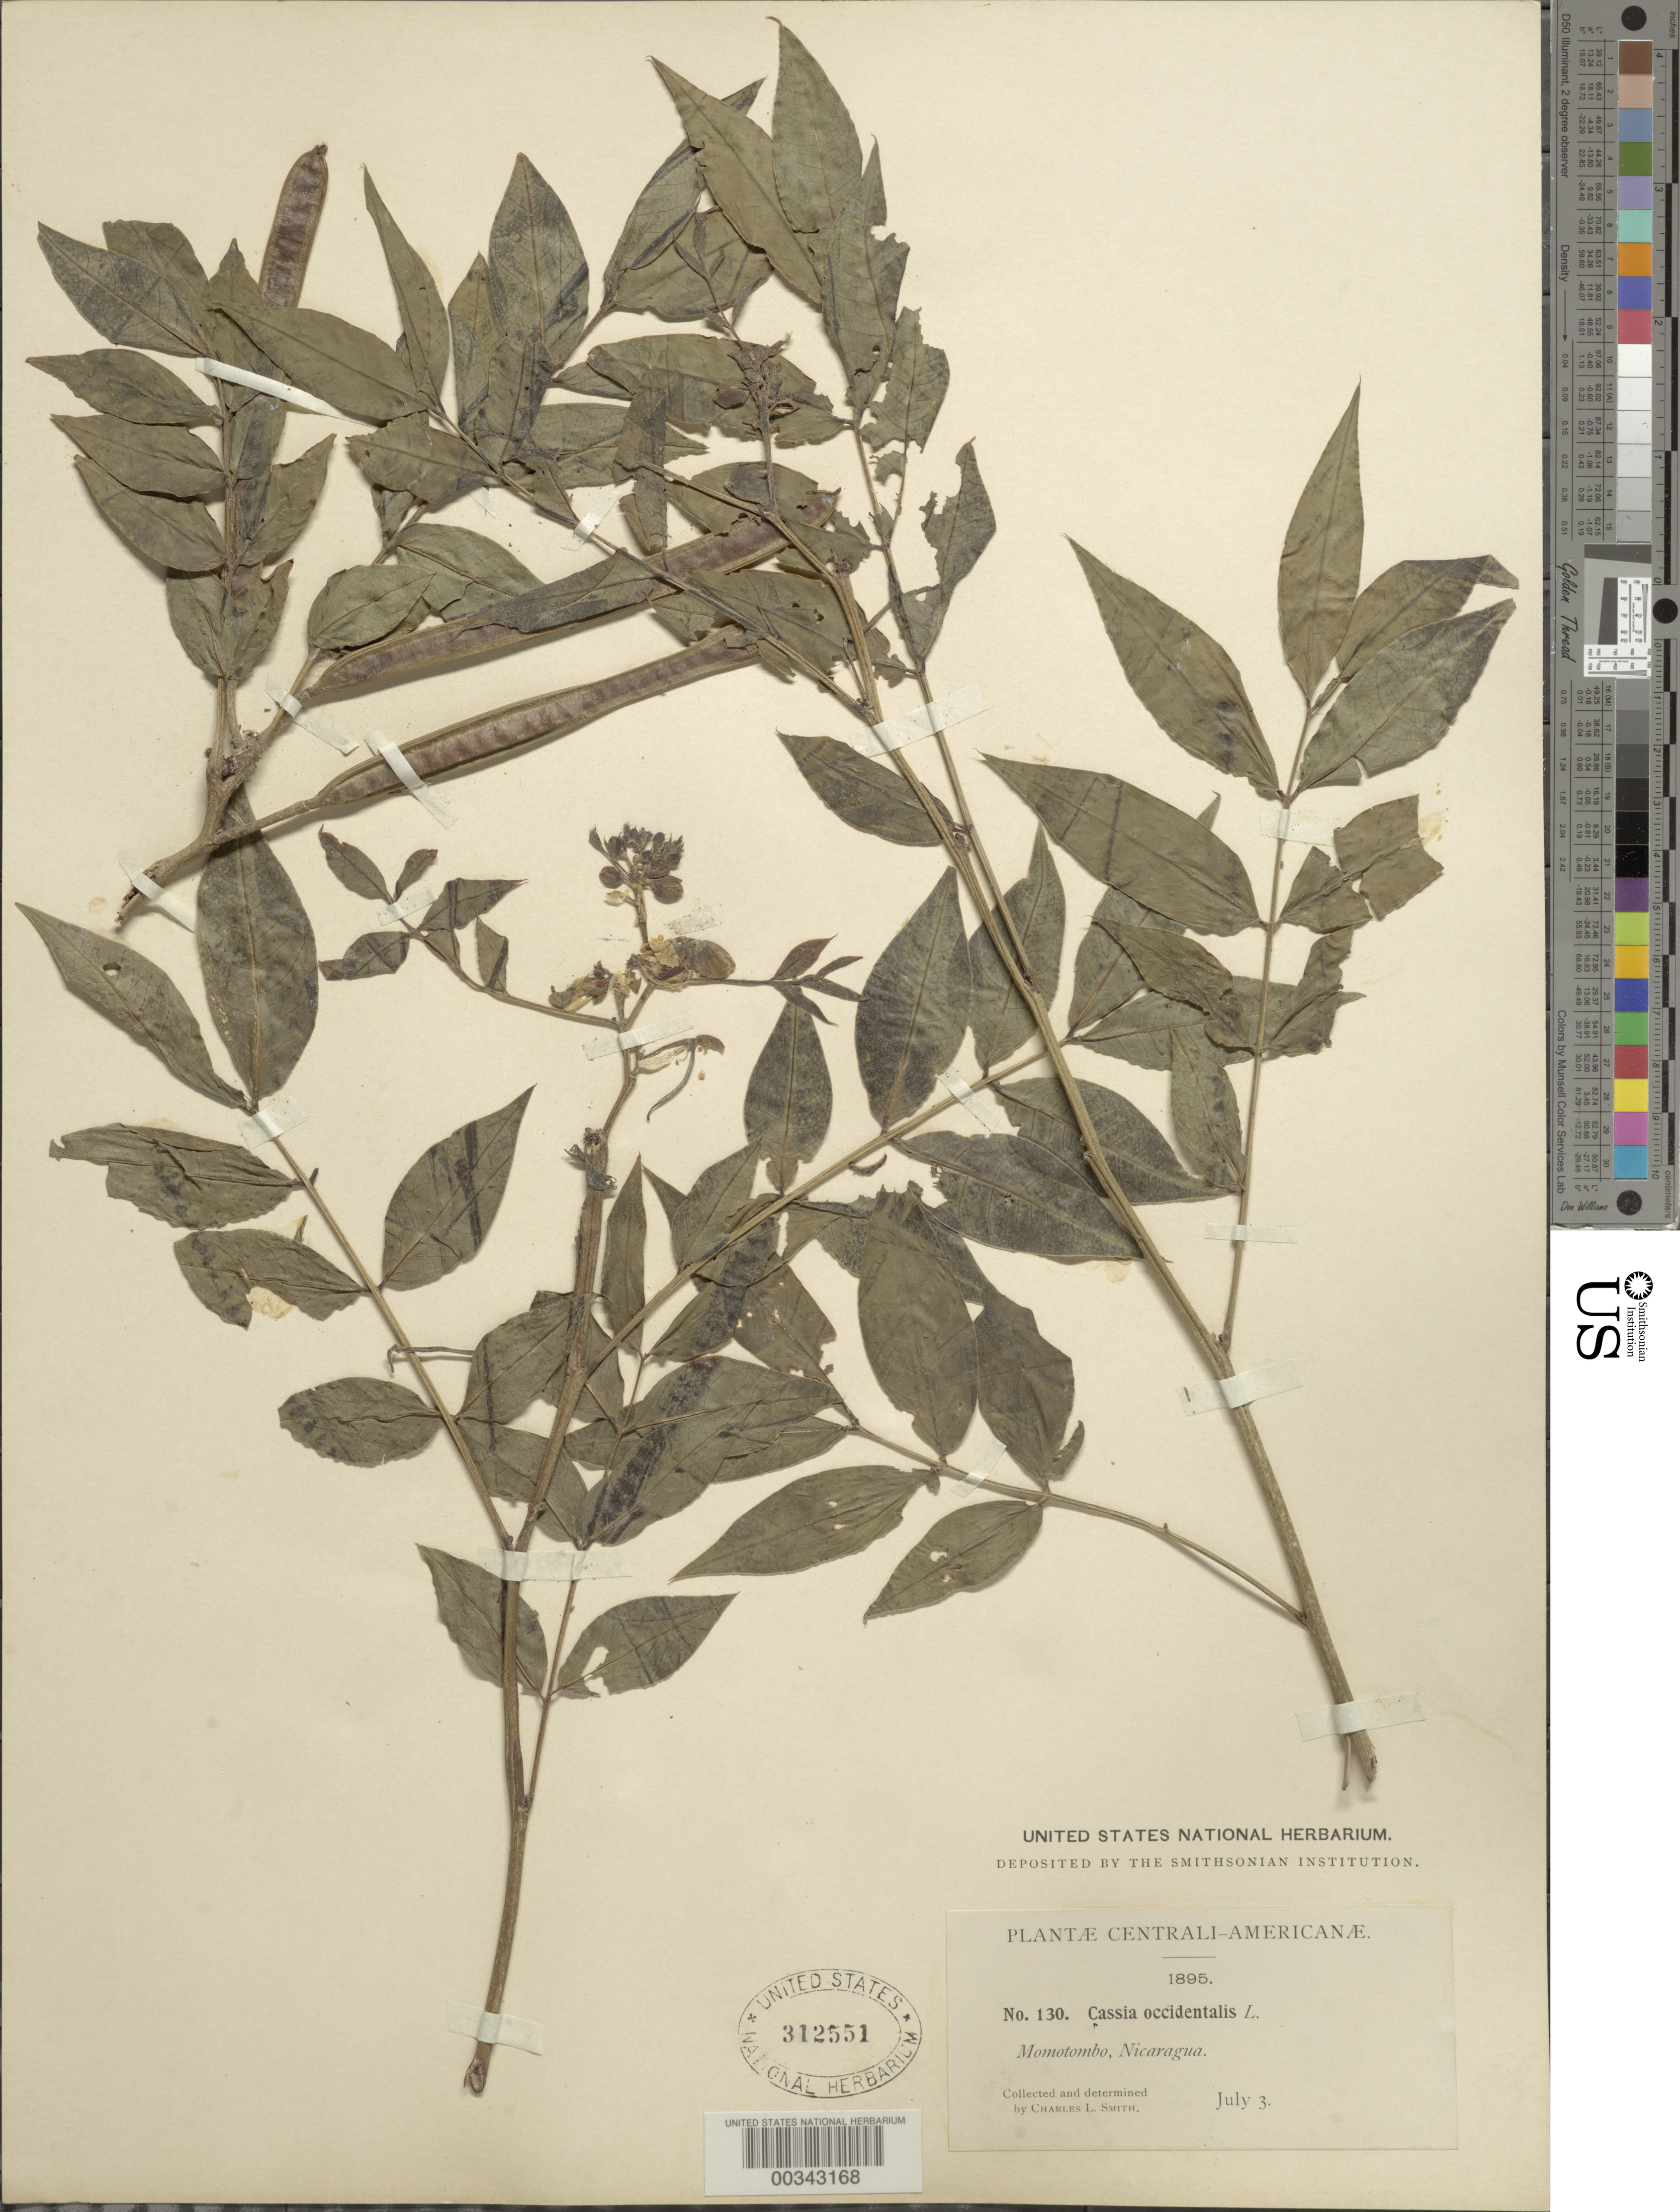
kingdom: Plantae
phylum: Tracheophyta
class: Magnoliopsida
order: Fabales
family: Fabaceae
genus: Senna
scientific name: Senna occidentalis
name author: (L.) Link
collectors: C. L. Smith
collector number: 130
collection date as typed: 03 Jul 1895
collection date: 1895-07-03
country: Nicaragua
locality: Momotombo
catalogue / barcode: US 312551